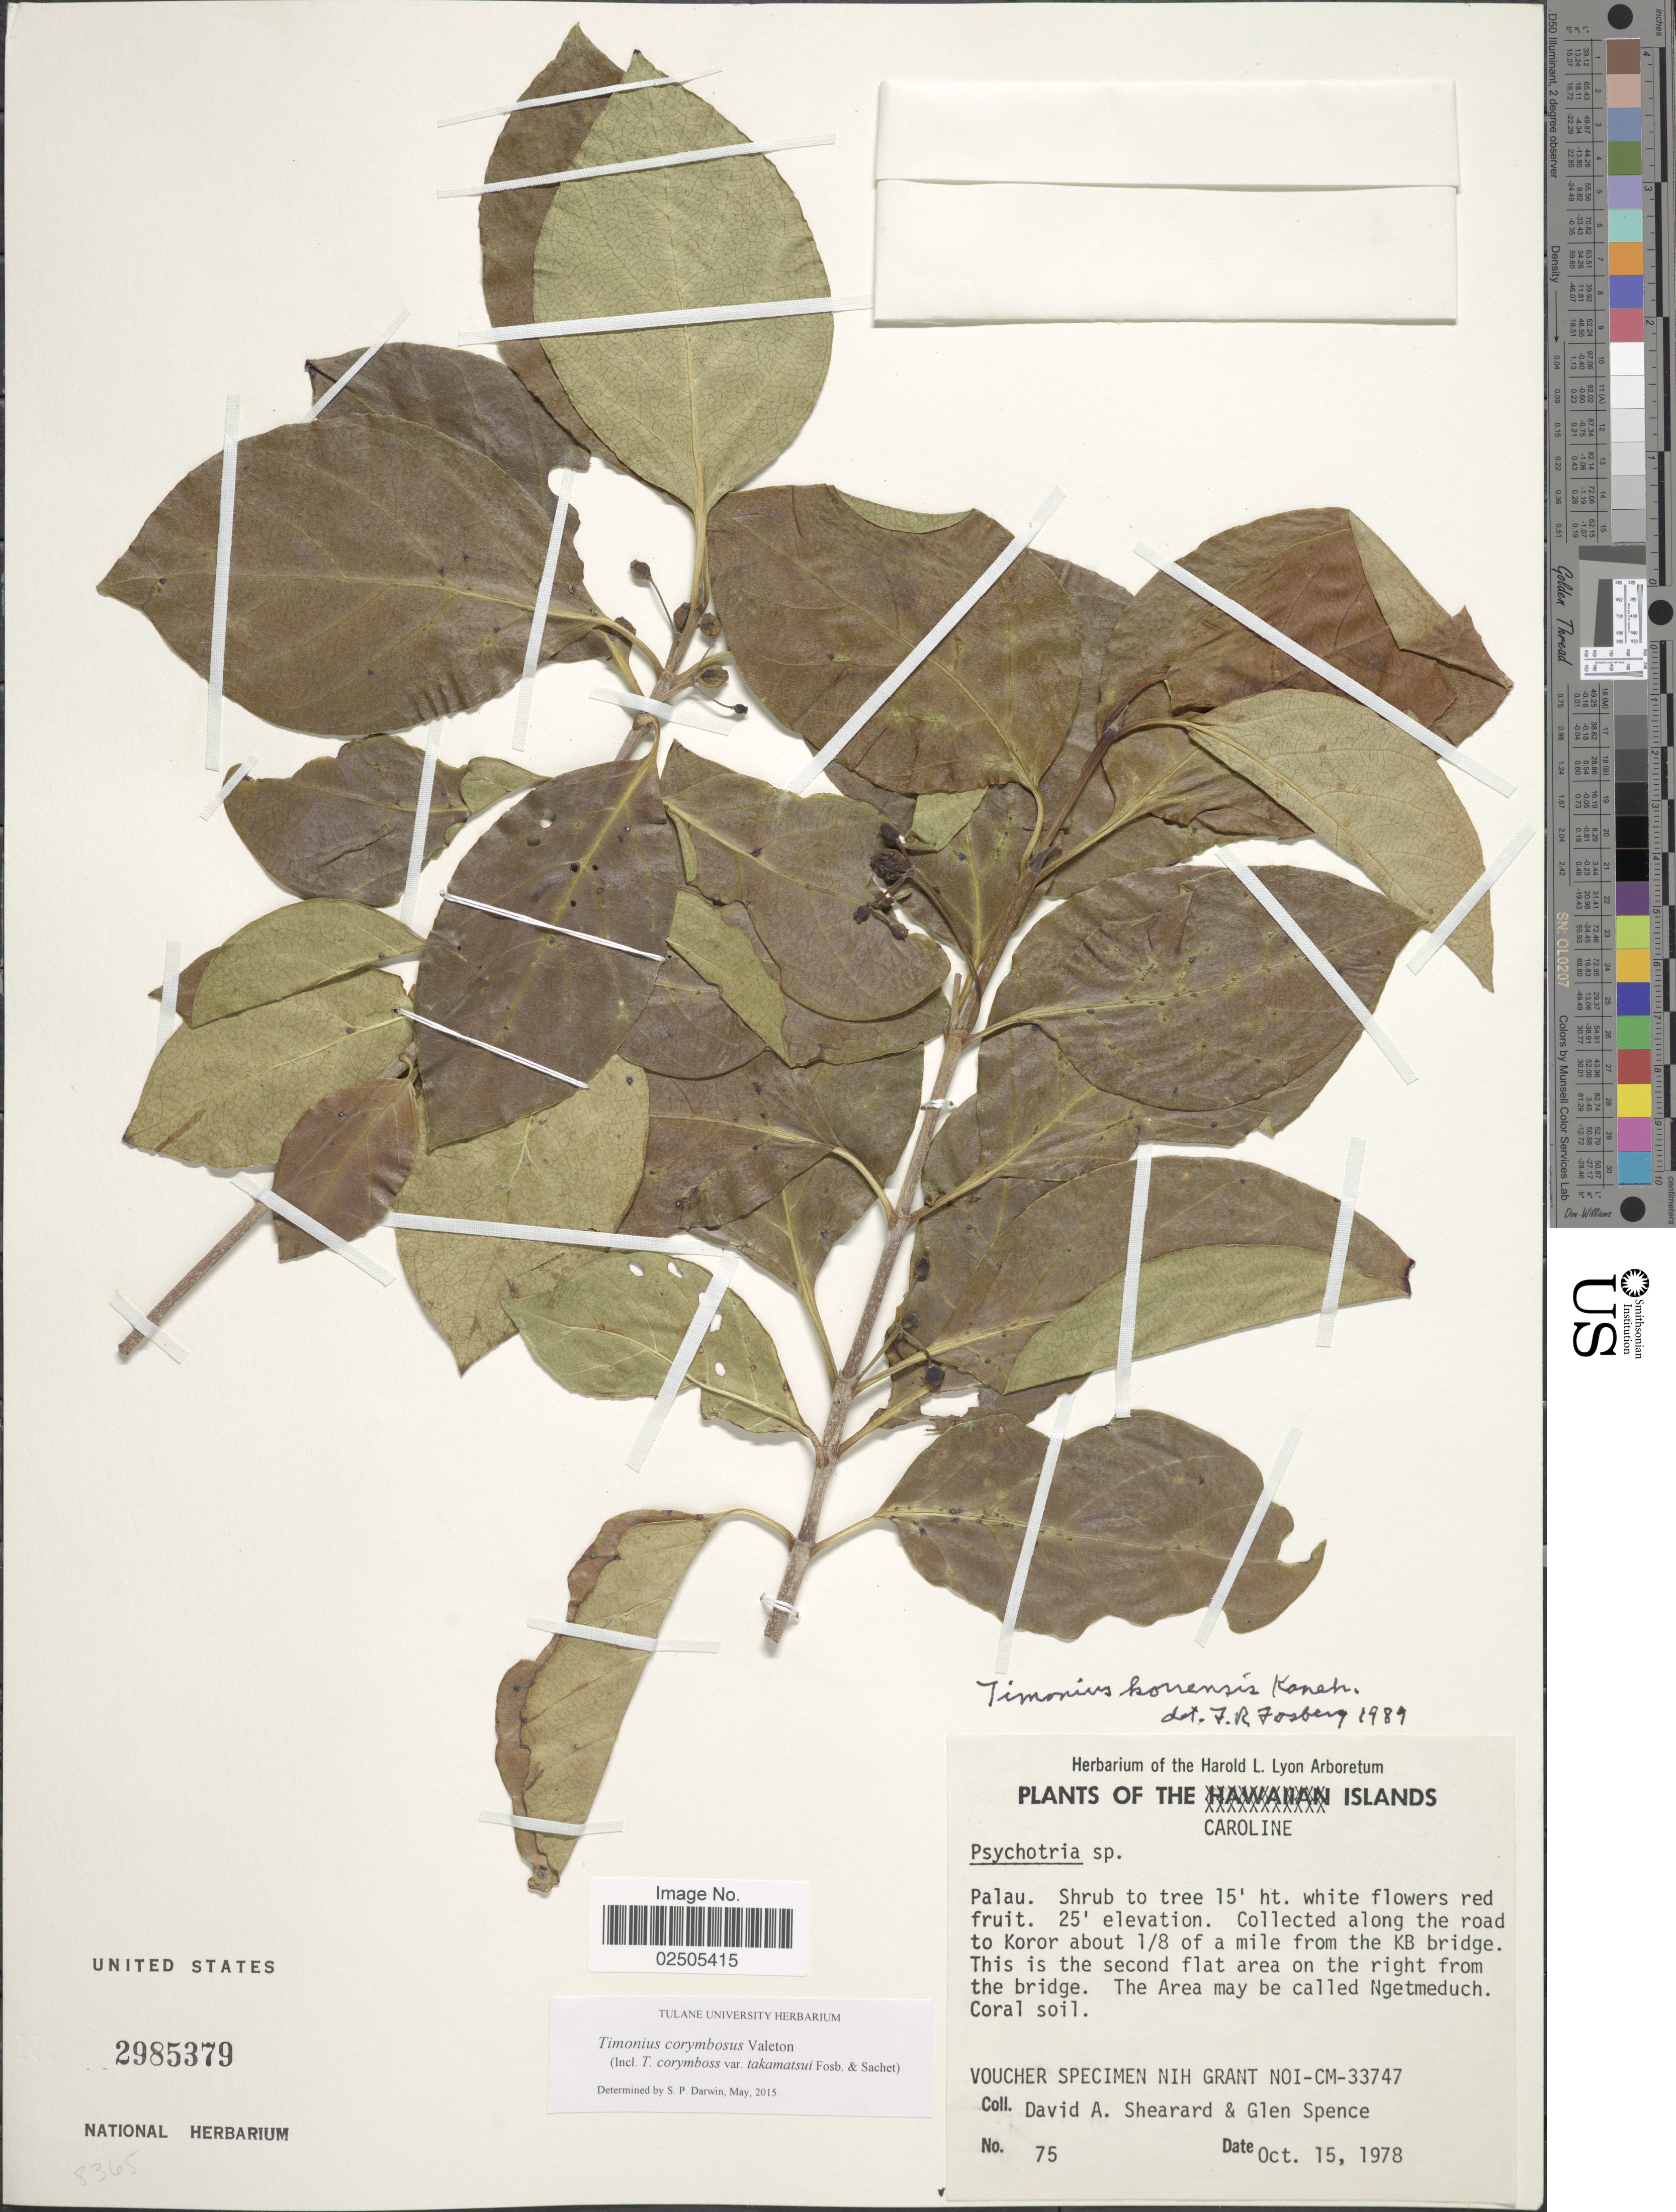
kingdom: Plantae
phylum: Tracheophyta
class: Magnoliopsida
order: Gentianales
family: Rubiaceae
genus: Timonius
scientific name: Timonius corymbosa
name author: Valeton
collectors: D. Shearard & G. Spence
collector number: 75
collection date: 1978-10-15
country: Palau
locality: The Caroline Islands, Palau. Collected along the road to Koror about 1/8 of a mile from the KB bridge.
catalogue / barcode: US 2985379